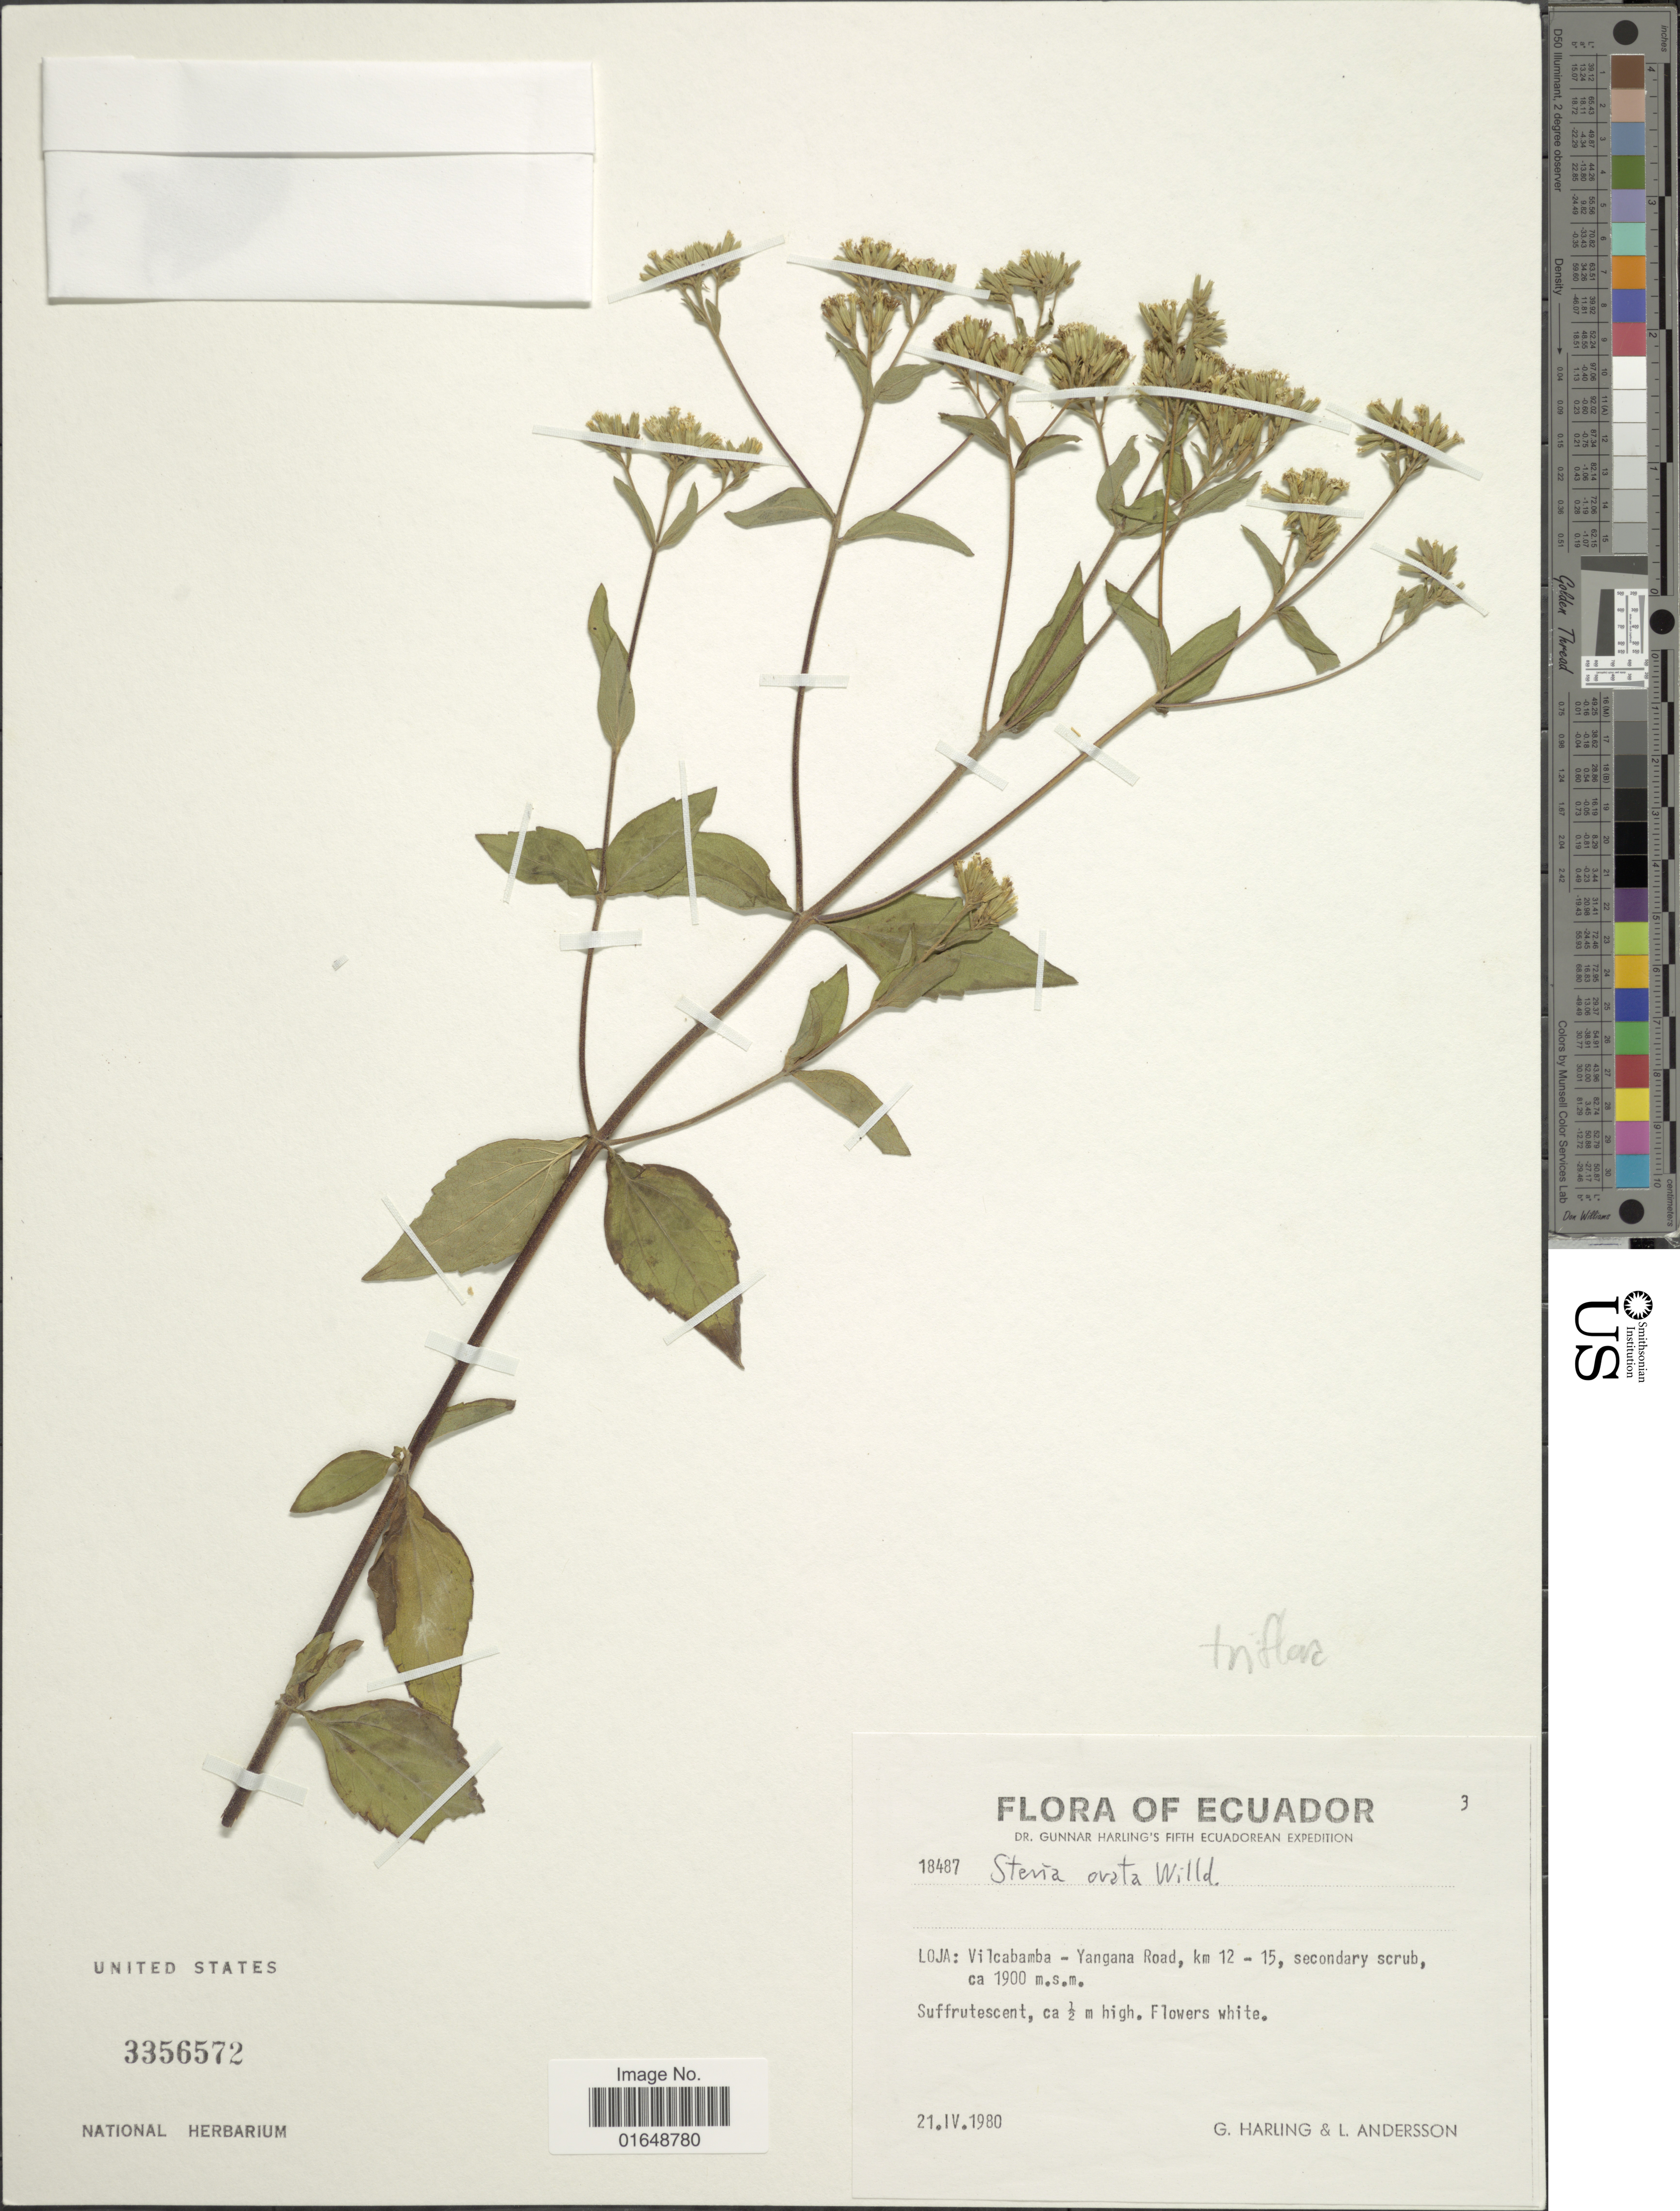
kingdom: Plantae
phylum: Tracheophyta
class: Magnoliopsida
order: Asterales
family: Asteraceae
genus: Stevia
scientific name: Stevia triflora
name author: DC.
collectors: G. Harling & L. Andersson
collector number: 18487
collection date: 1980-04-21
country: Ecuador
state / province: Loja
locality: Loja: Vilcabamba-Yangana Road, km 12-15, secondary scrub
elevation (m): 1900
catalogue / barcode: US 3356572